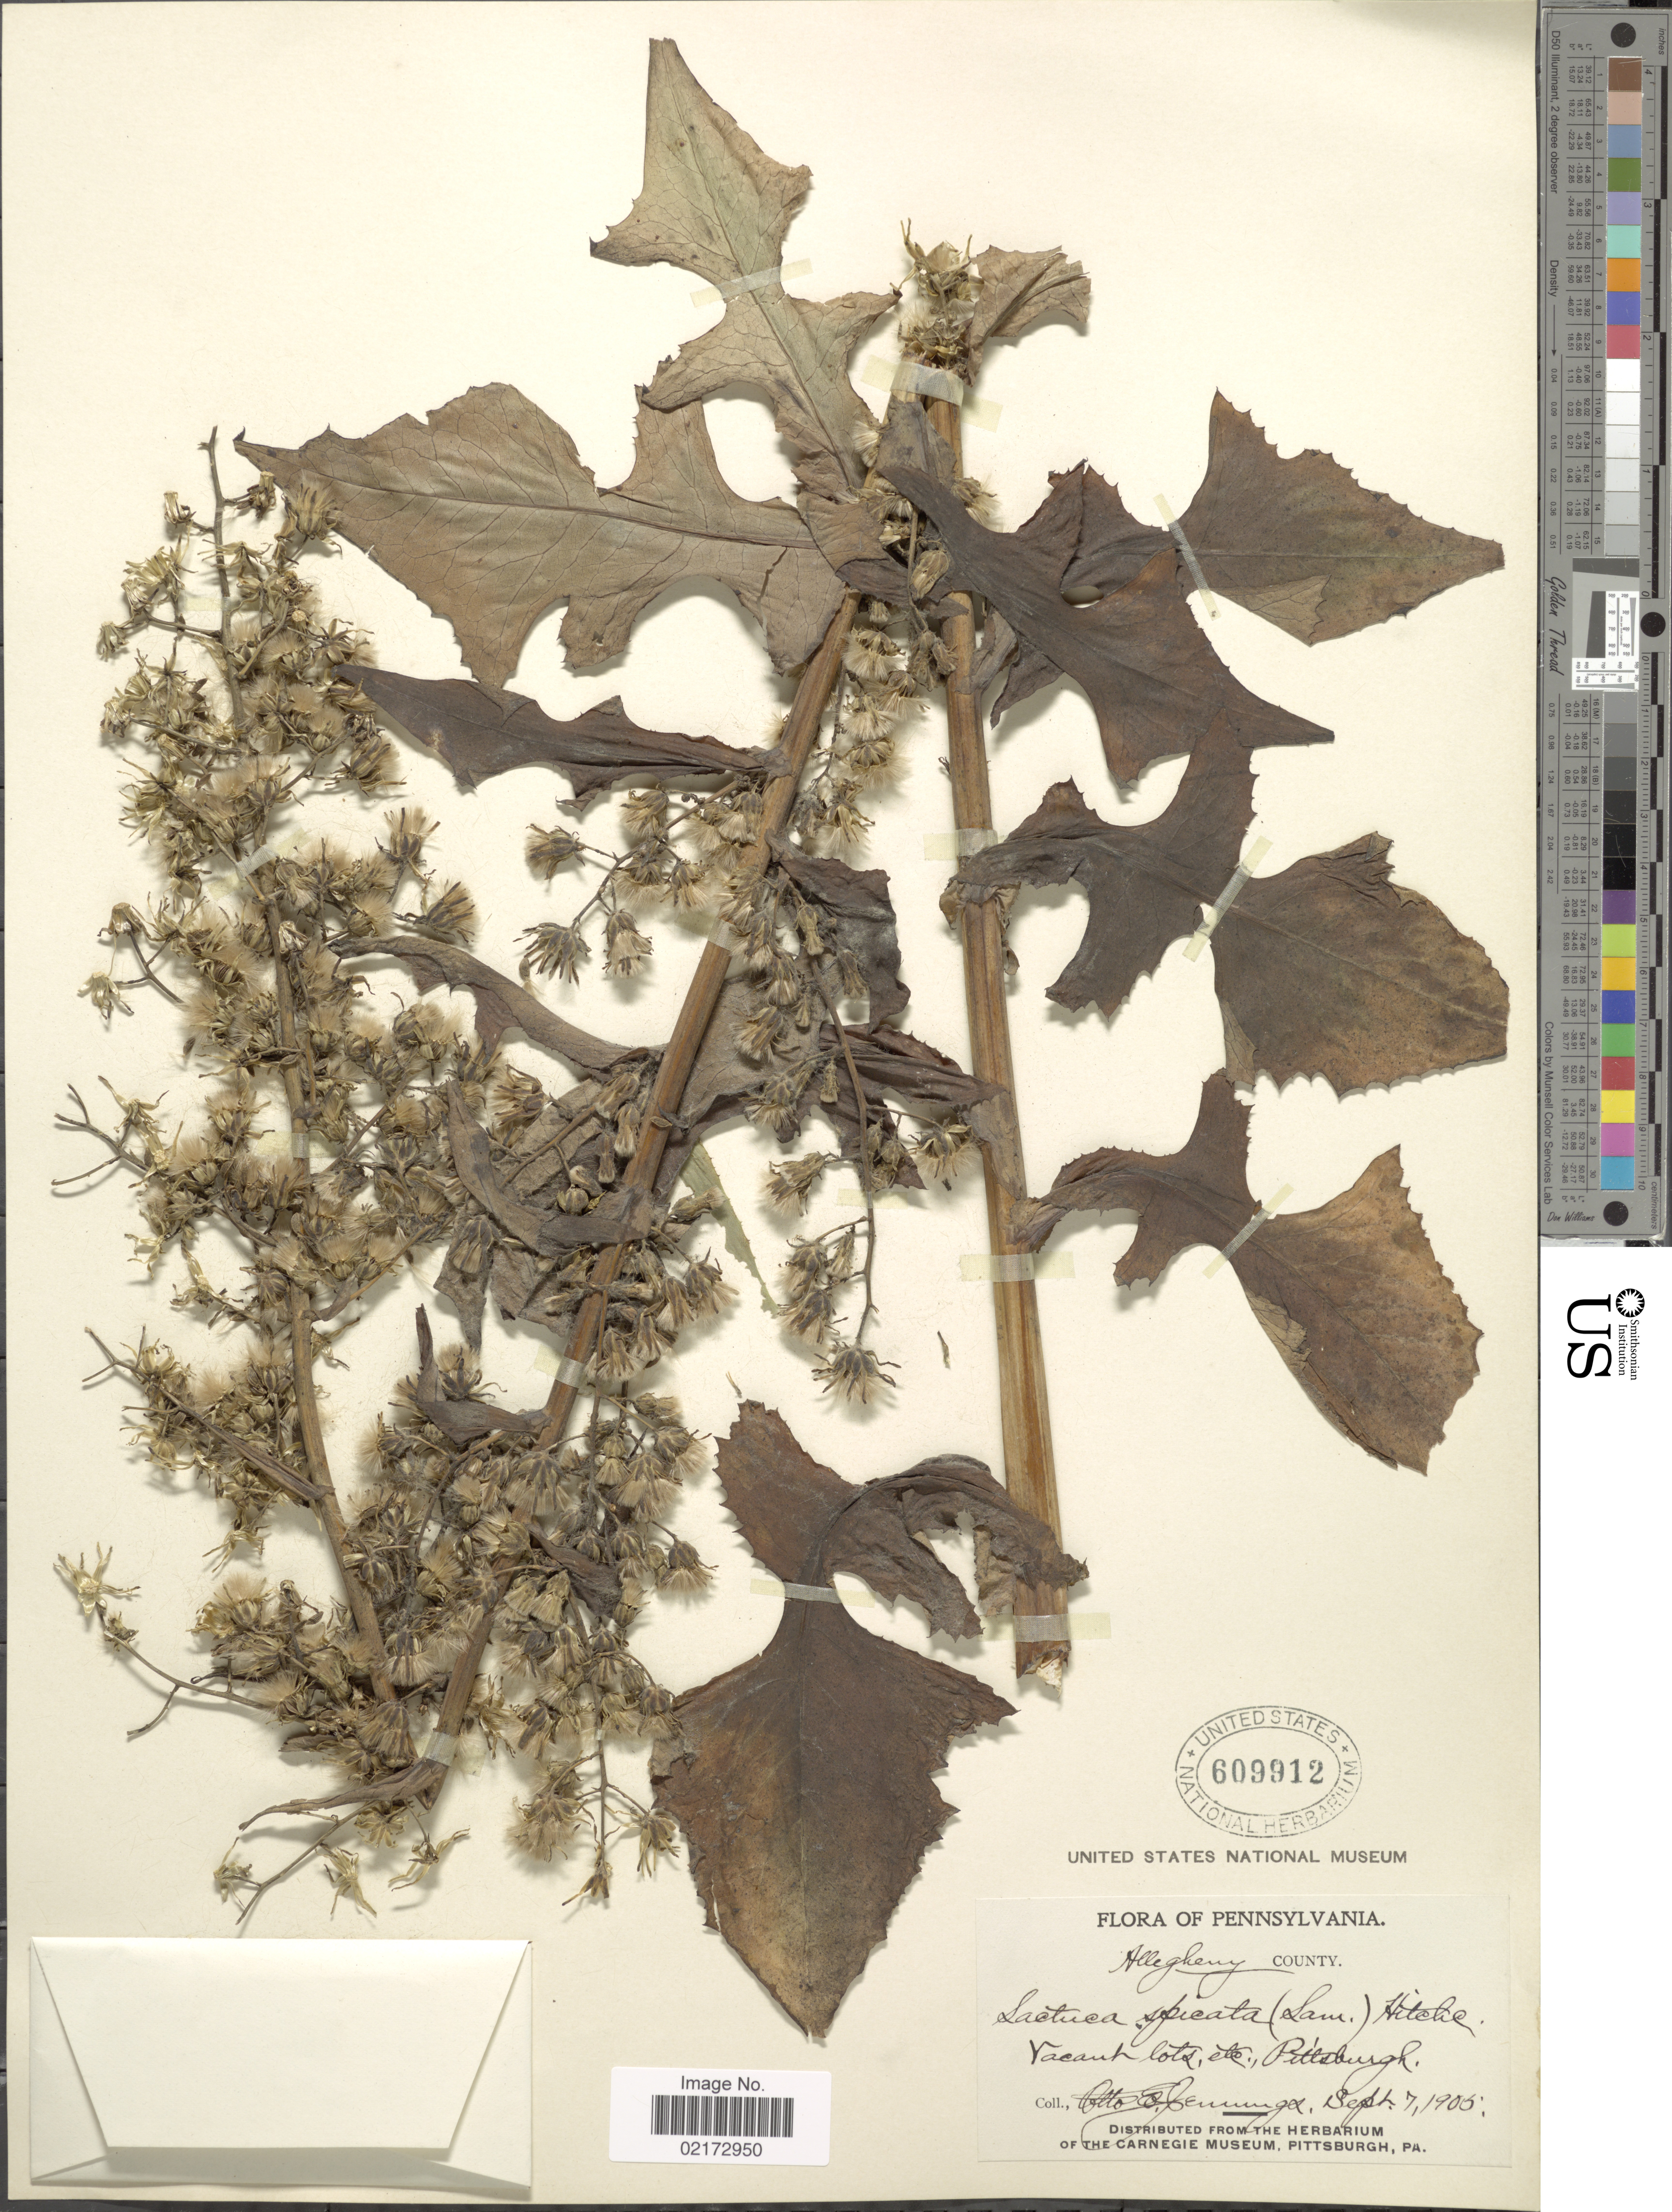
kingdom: Plantae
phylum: Tracheophyta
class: Magnoliopsida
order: Asterales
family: Asteraceae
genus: Lactuca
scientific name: Lactuca biennis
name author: (Moench) Fernald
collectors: O. E. Jennings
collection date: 1905-09-07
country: United States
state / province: Pennsylvania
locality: Allegheny County, Vacant Lots, Pittsburgh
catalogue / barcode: US 609912